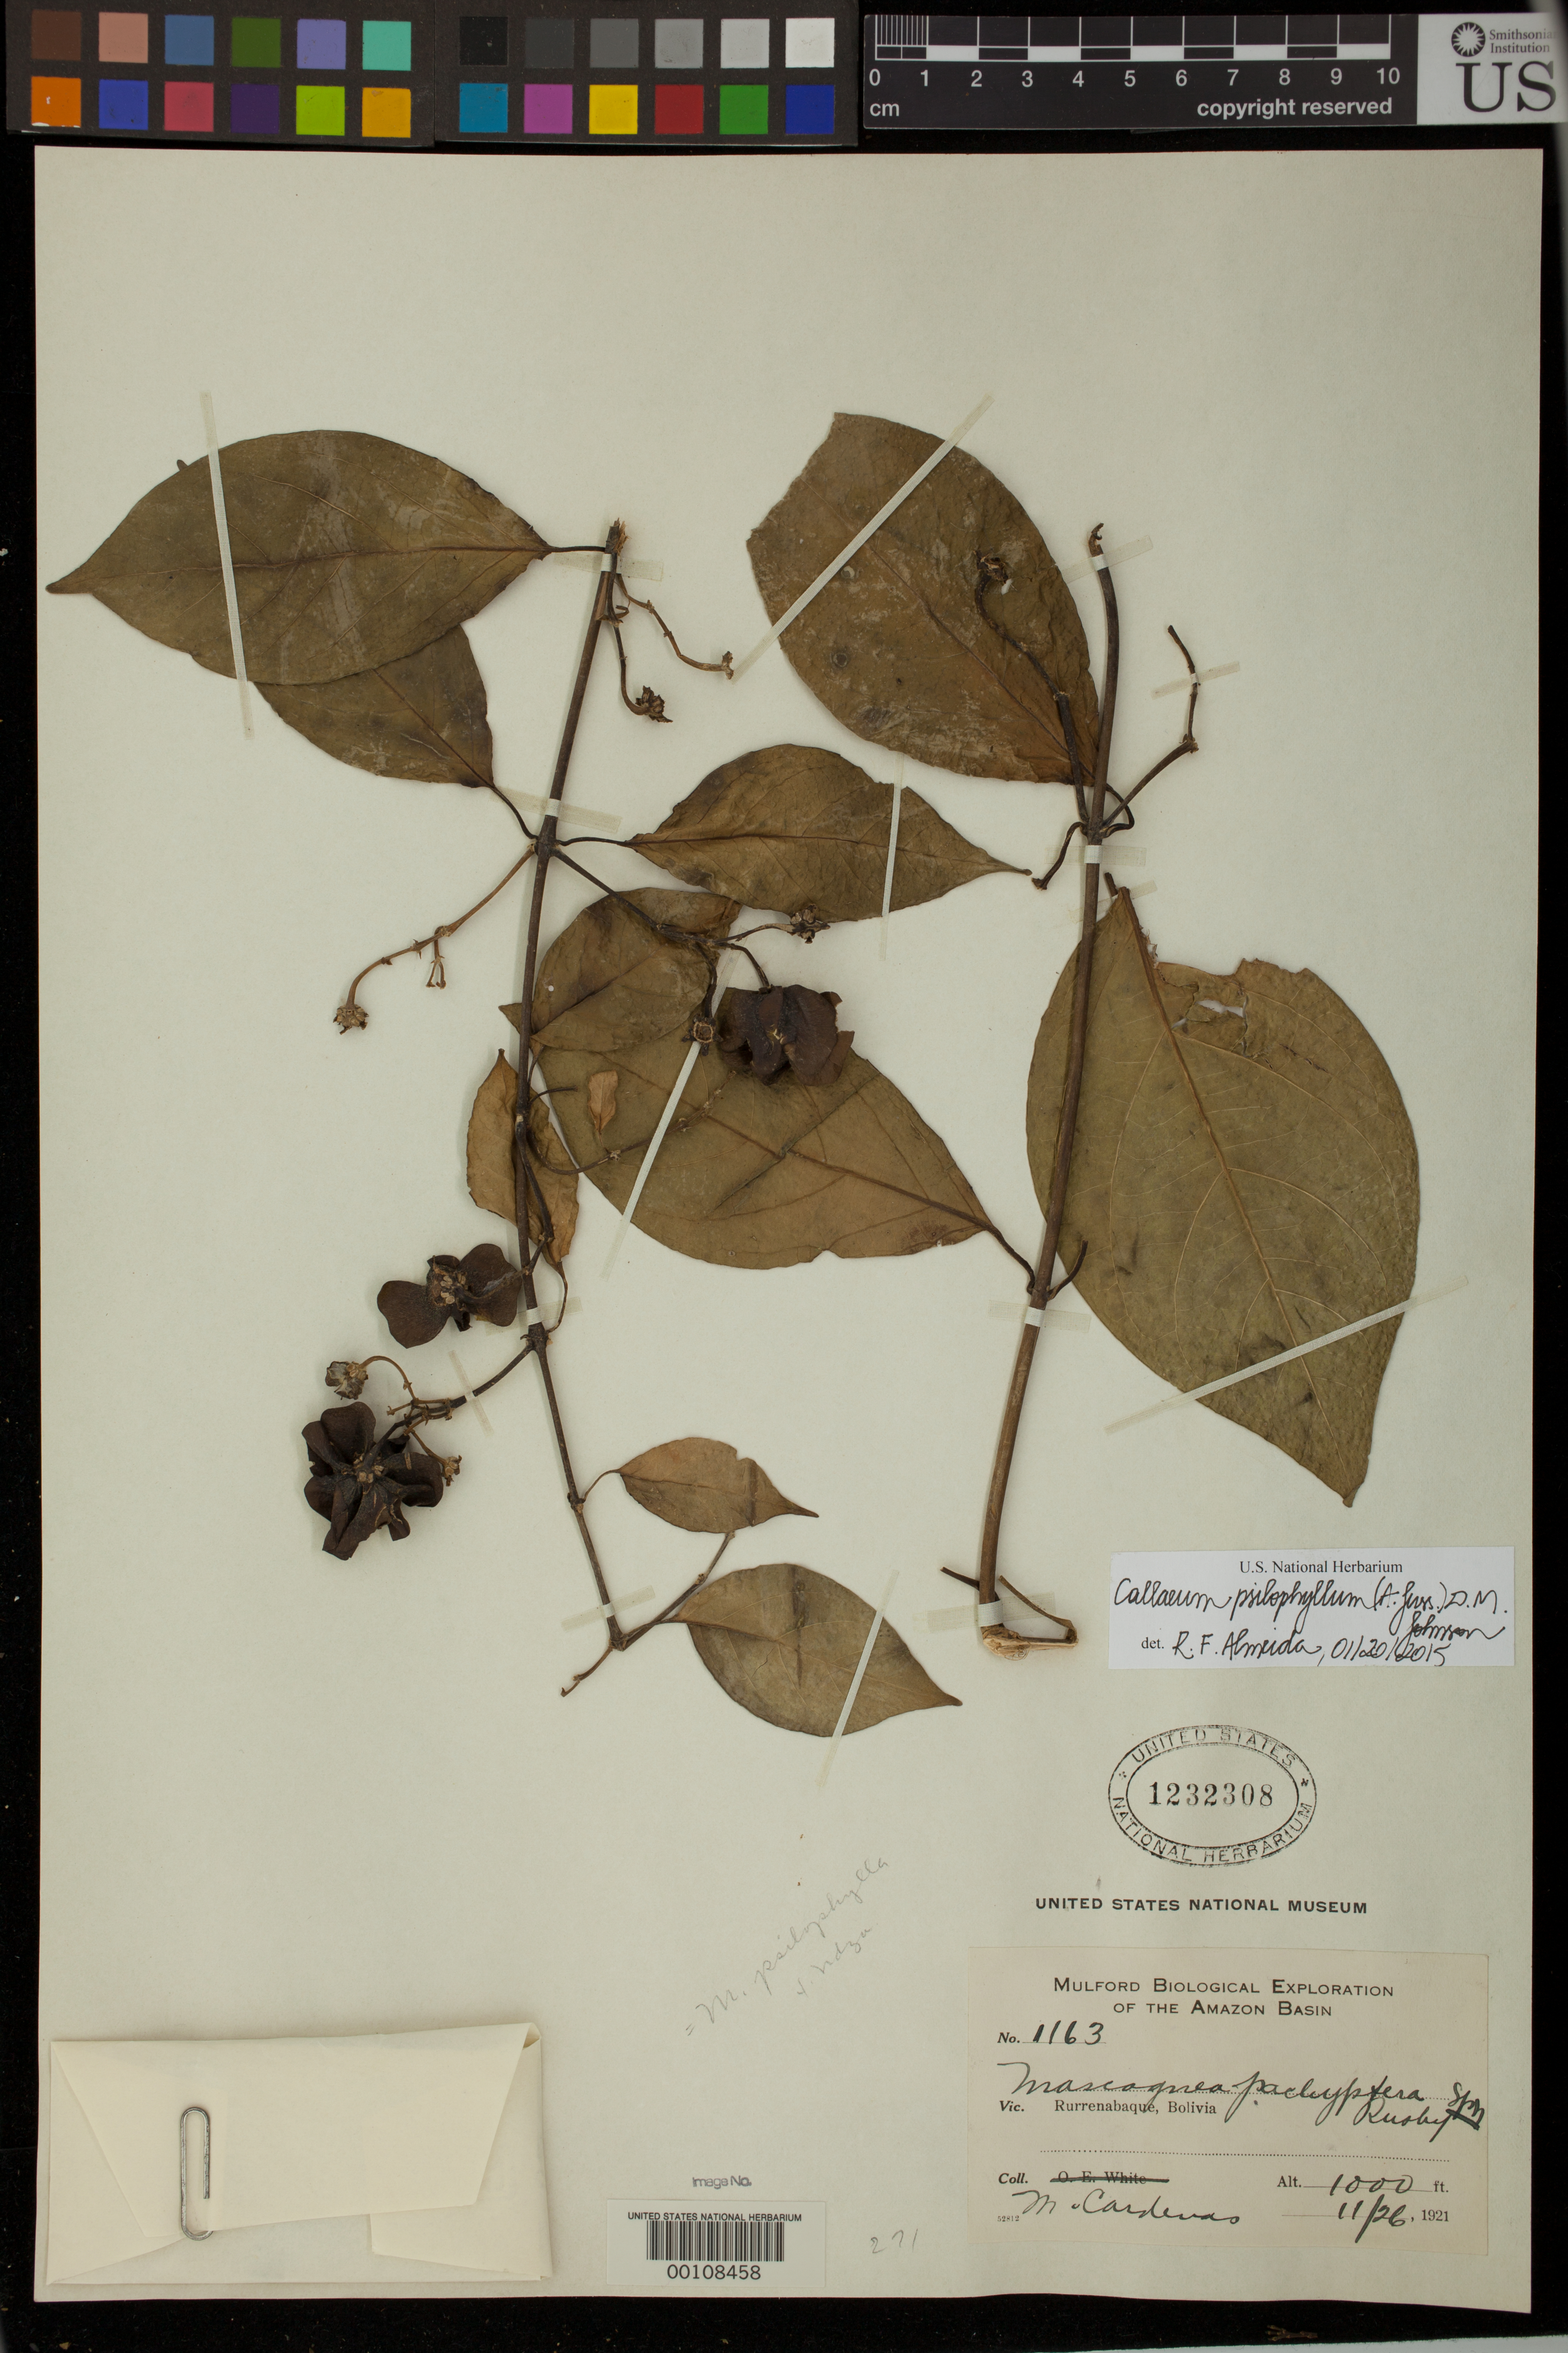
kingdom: Plantae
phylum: Tracheophyta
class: Magnoliopsida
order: Malpighiales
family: Malpighiaceae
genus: Mascagnia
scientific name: Mascagnia pachyptera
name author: Rusby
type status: Isotype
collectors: M. Cárdenas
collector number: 1163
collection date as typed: Nov. 26, 1921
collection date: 1921-11-26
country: Bolivia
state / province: Beni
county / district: José Ballivián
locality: Rurrenabaque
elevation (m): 305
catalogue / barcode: US 1232308